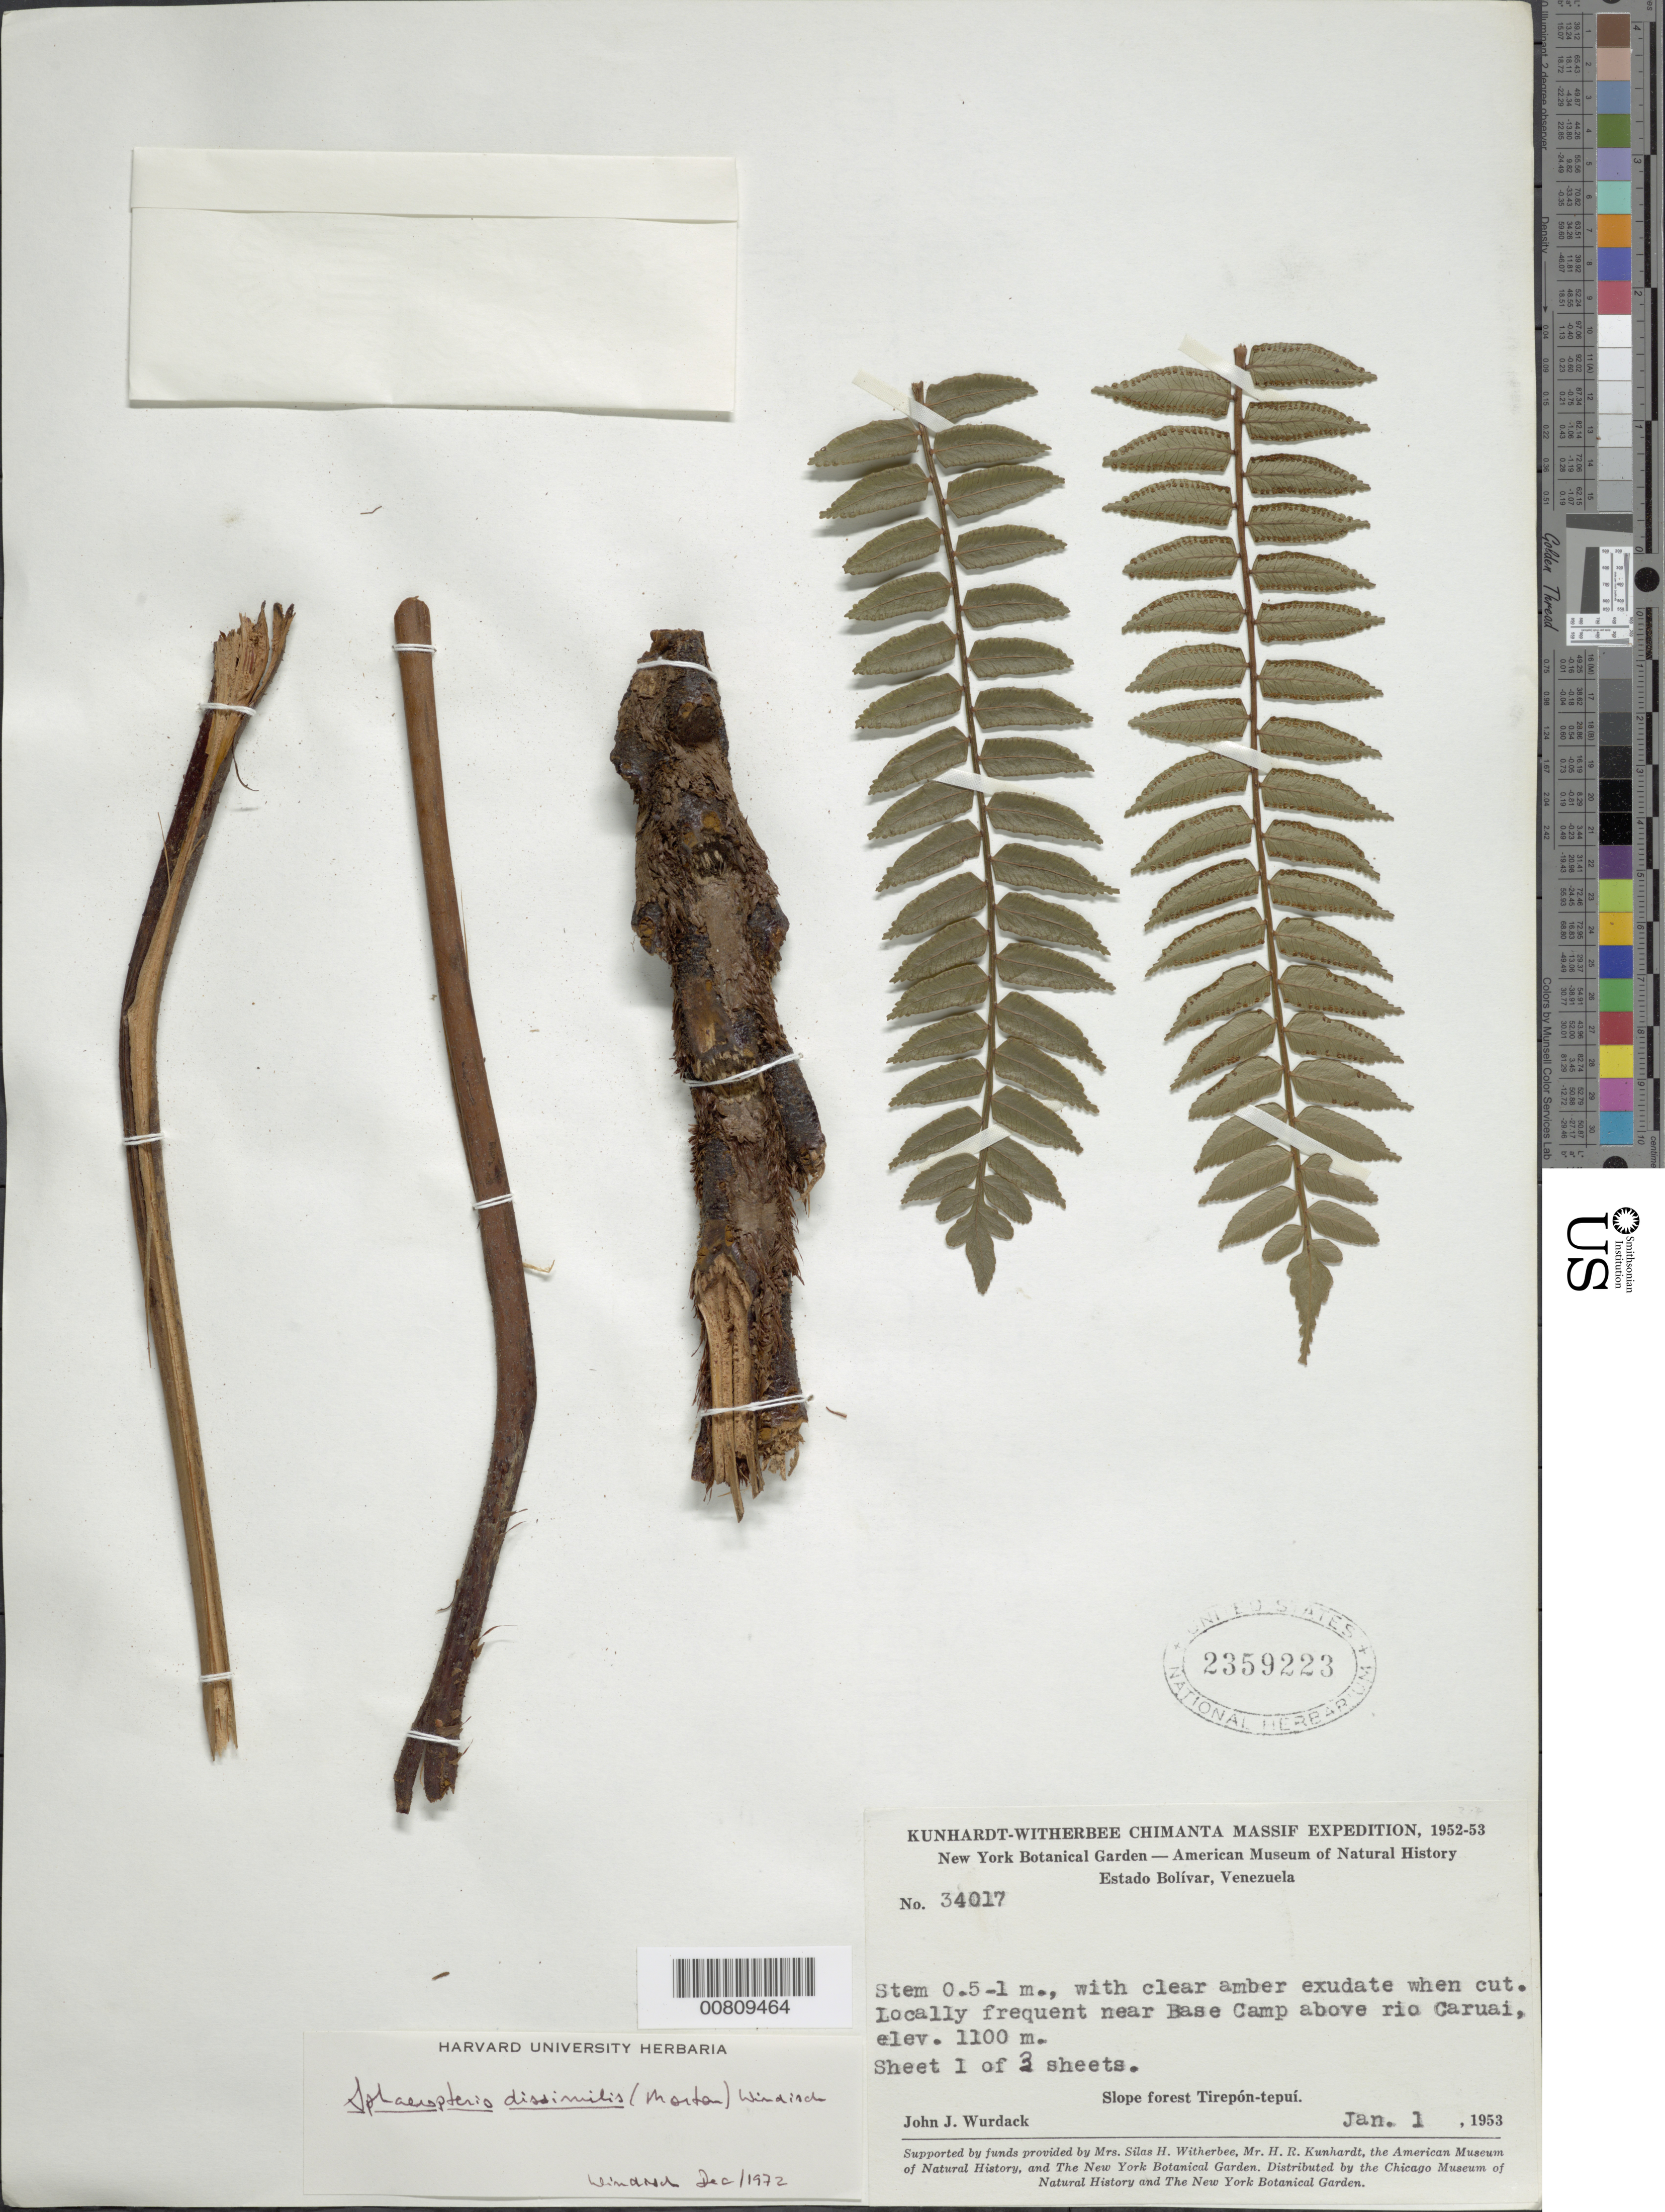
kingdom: Plantae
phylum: Tracheophyta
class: Polypodiopsida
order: Cyatheales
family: Cyatheaceae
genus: Cyathea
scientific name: Cyathea dissimilis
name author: (C.V. Morton) Stolze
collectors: J. J. Wurdack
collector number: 34017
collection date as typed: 1-Jan-53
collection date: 1953-01-01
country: Venezuela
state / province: Bolívar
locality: Tirepón-tepuí, near Base Camp above Río Caruai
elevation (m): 1100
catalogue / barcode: US 2359223